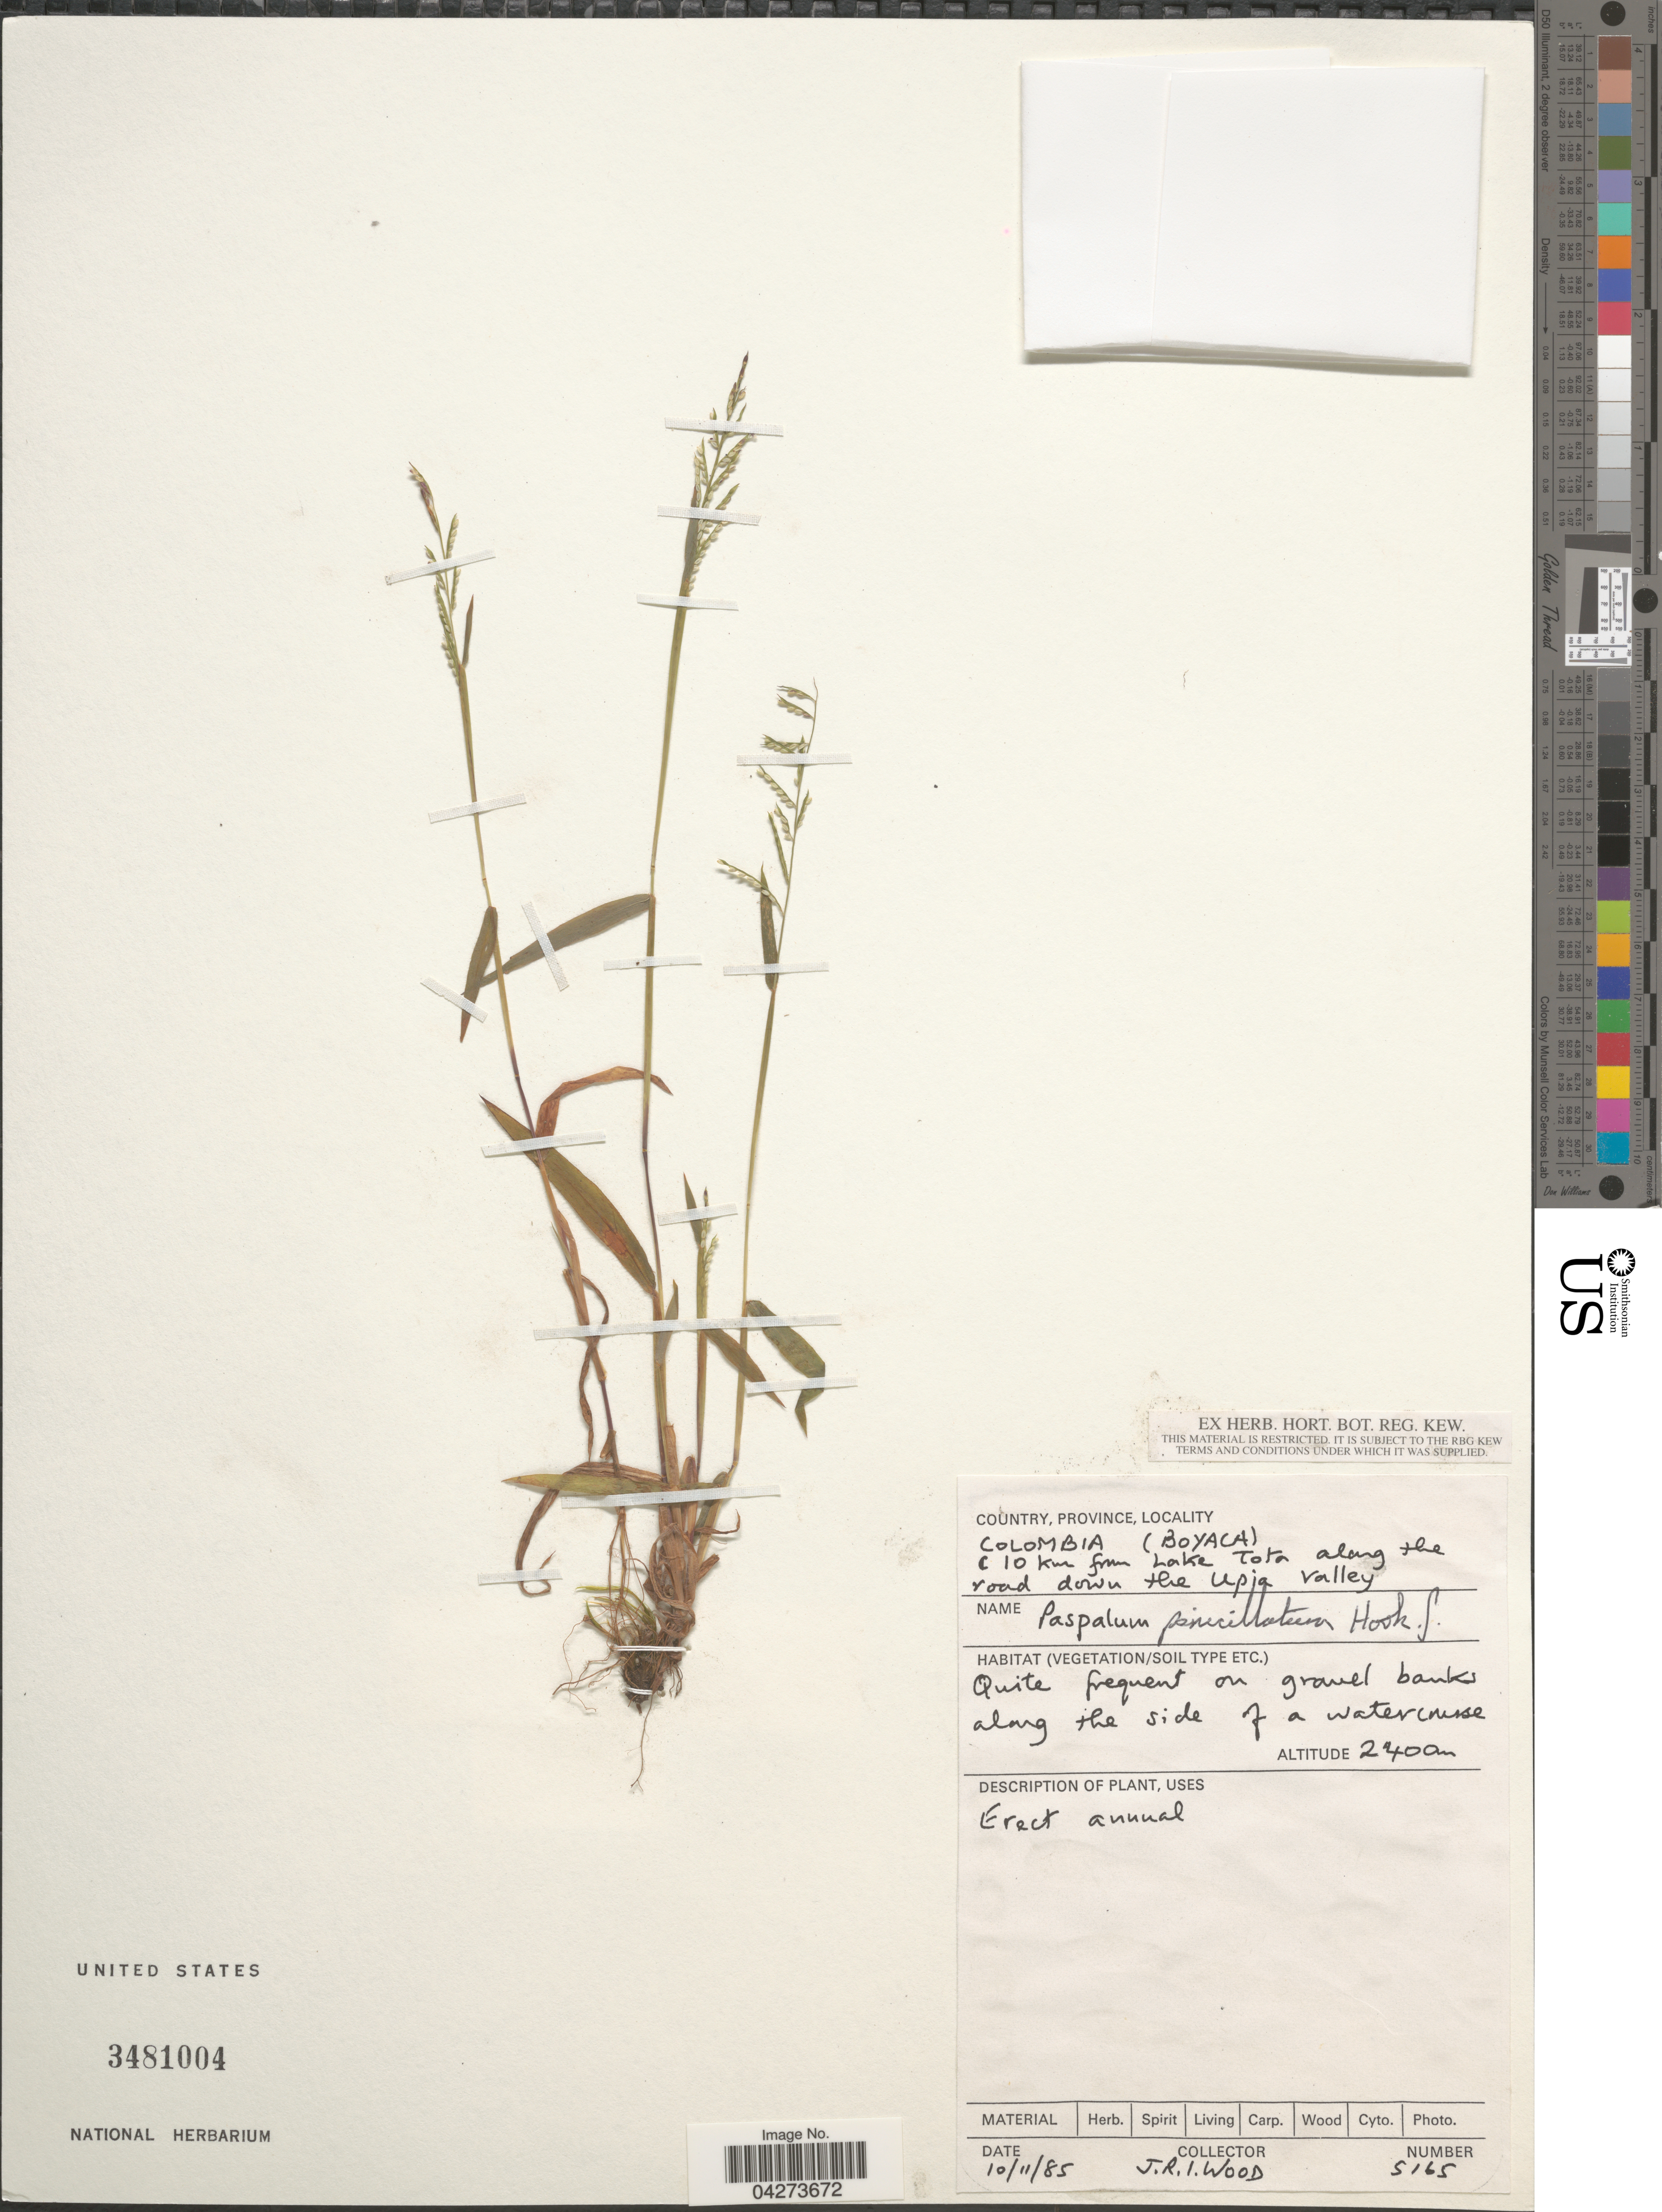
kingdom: Plantae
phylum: Tracheophyta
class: Liliopsida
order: Poales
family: Poaceae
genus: Paspalum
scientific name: Paspalum penicillatum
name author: Hook. f.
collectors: J. R. I. Wood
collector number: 5165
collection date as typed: Transcribed d/m/y: 10/11/85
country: Colombia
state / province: Boyacá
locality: C 10 km from Lake Tota along the road down the Upia Valley.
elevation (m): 2400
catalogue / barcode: US 3481004